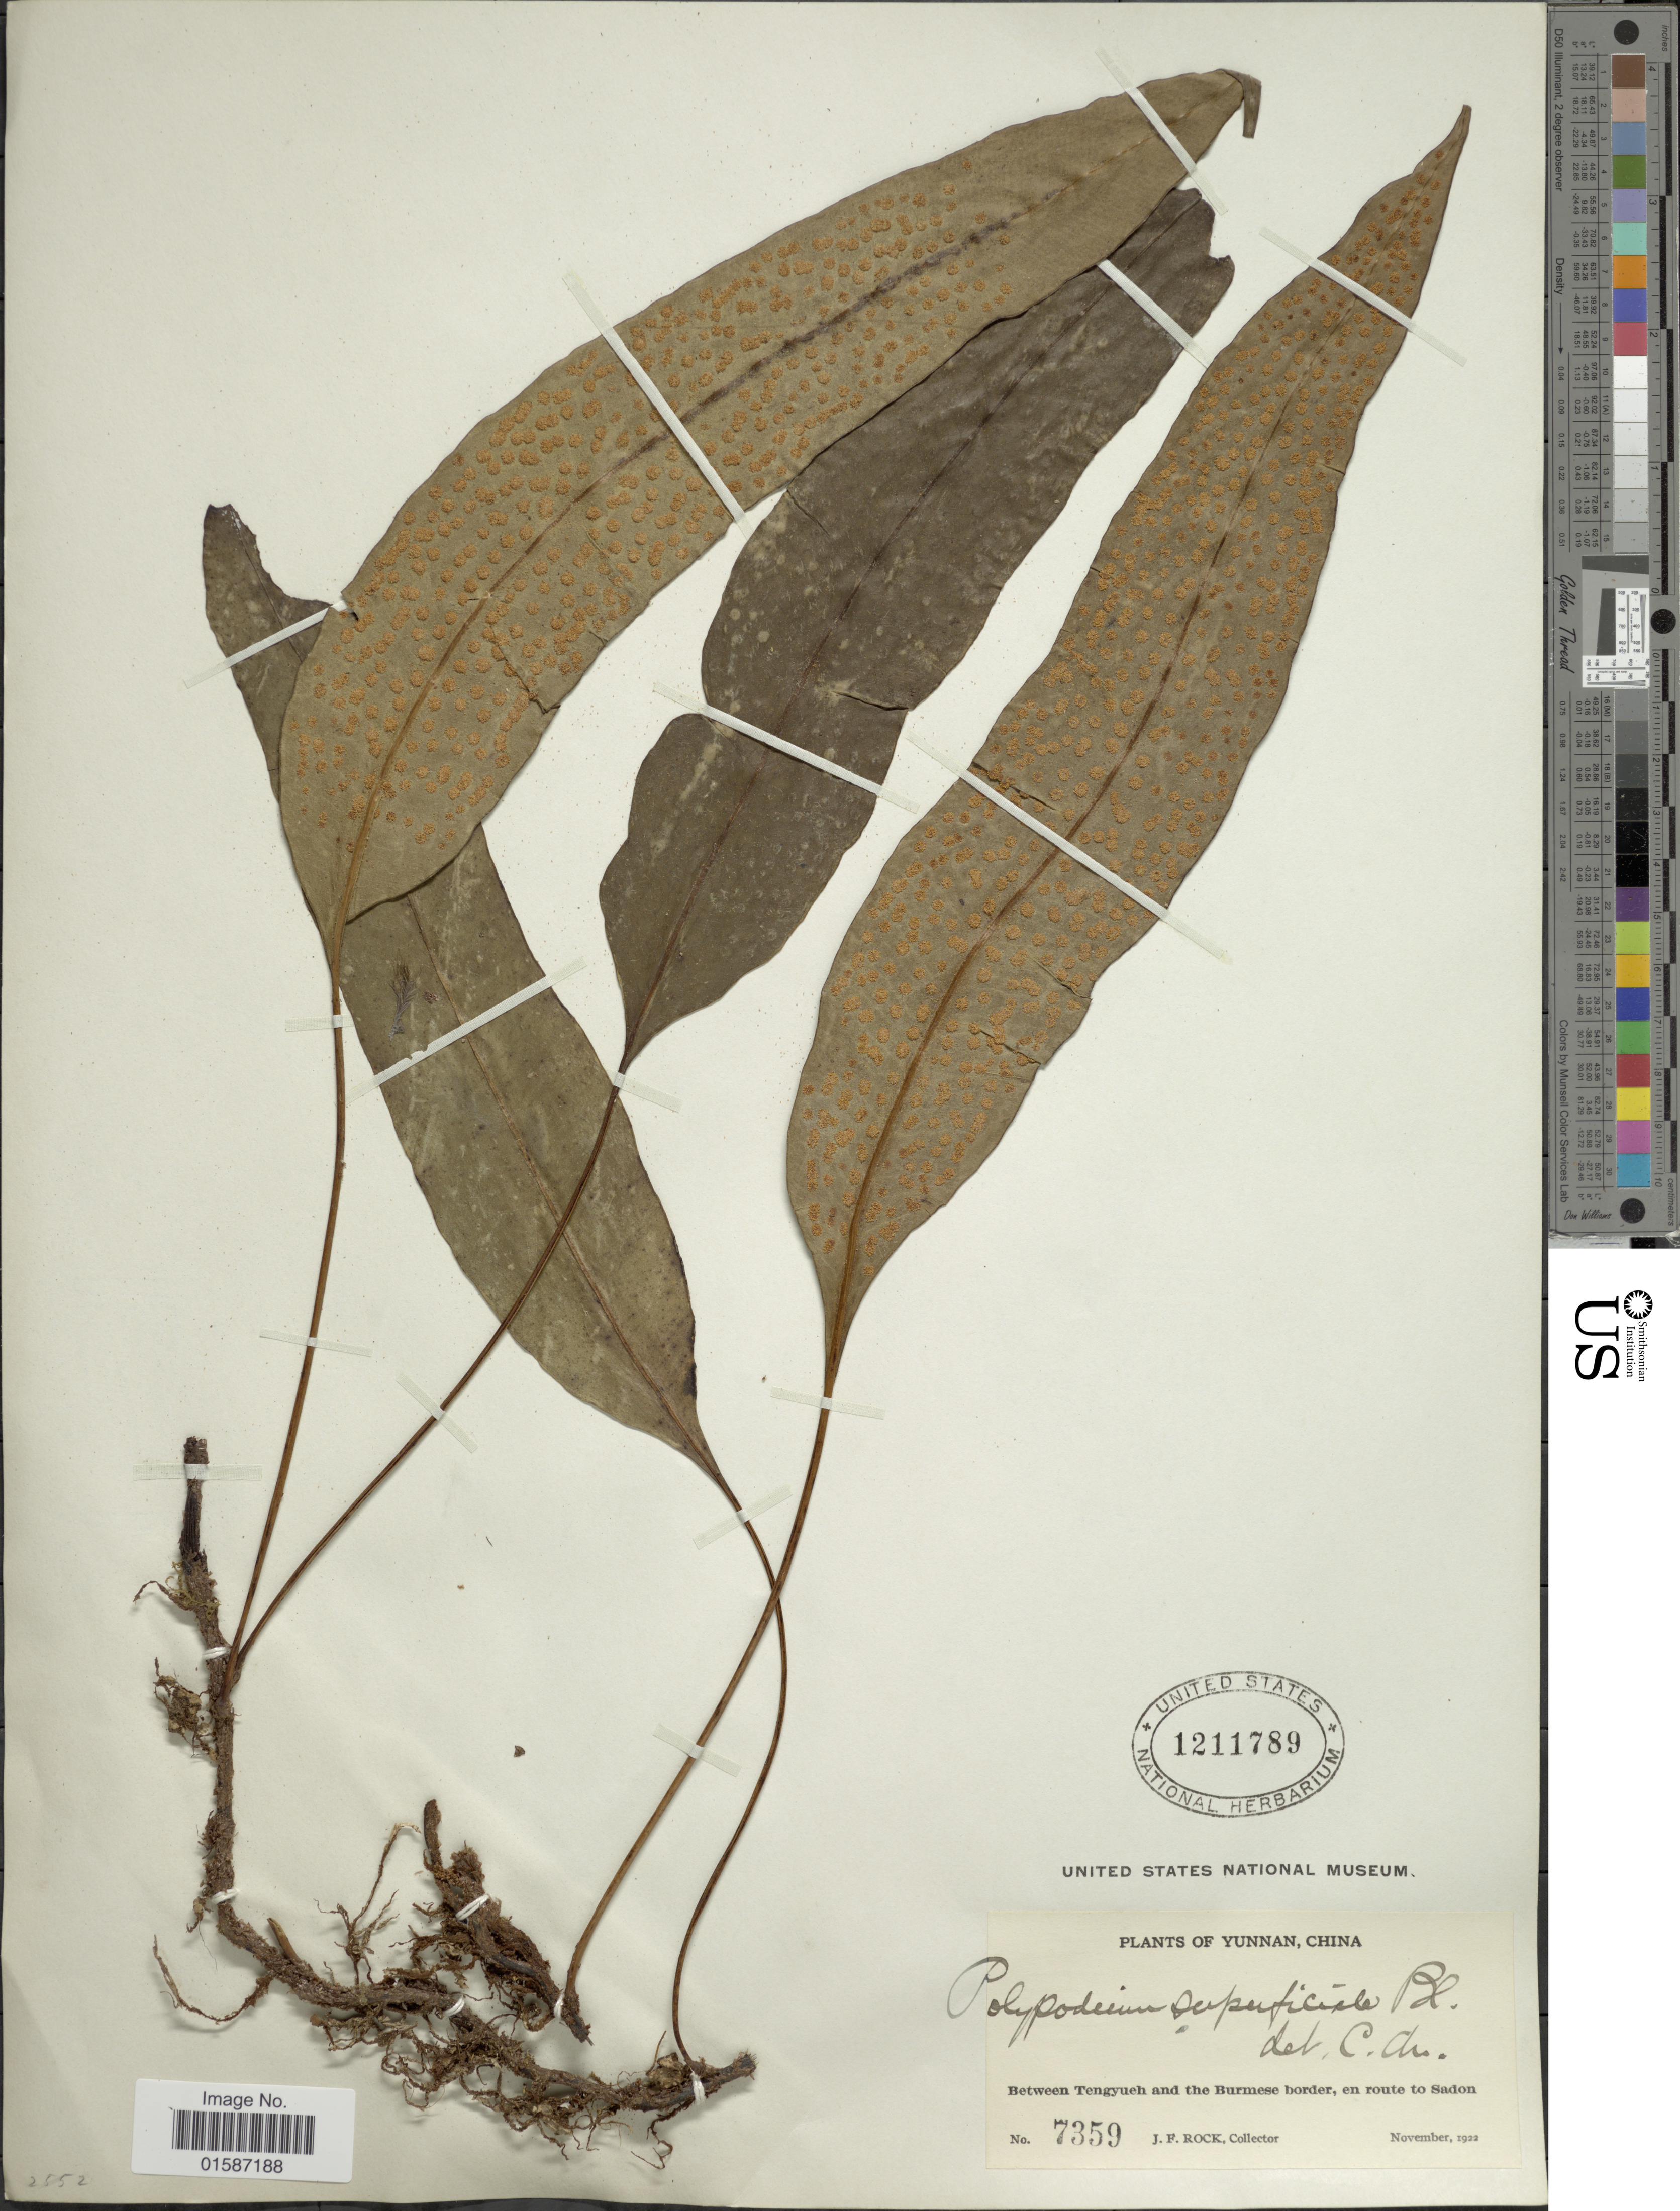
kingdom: Plantae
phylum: Tracheophyta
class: Polypodiopsida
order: Polypodiales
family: Polypodiaceae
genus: Lepidomicrosorium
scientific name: Lepidomicrosorium superficiale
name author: (Blume) Li S. Wang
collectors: J. Rock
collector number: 7359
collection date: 1922-11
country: China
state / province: Yunnan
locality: Between Tengyue and the Burmese border, en route to Sadon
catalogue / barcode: US 1211789